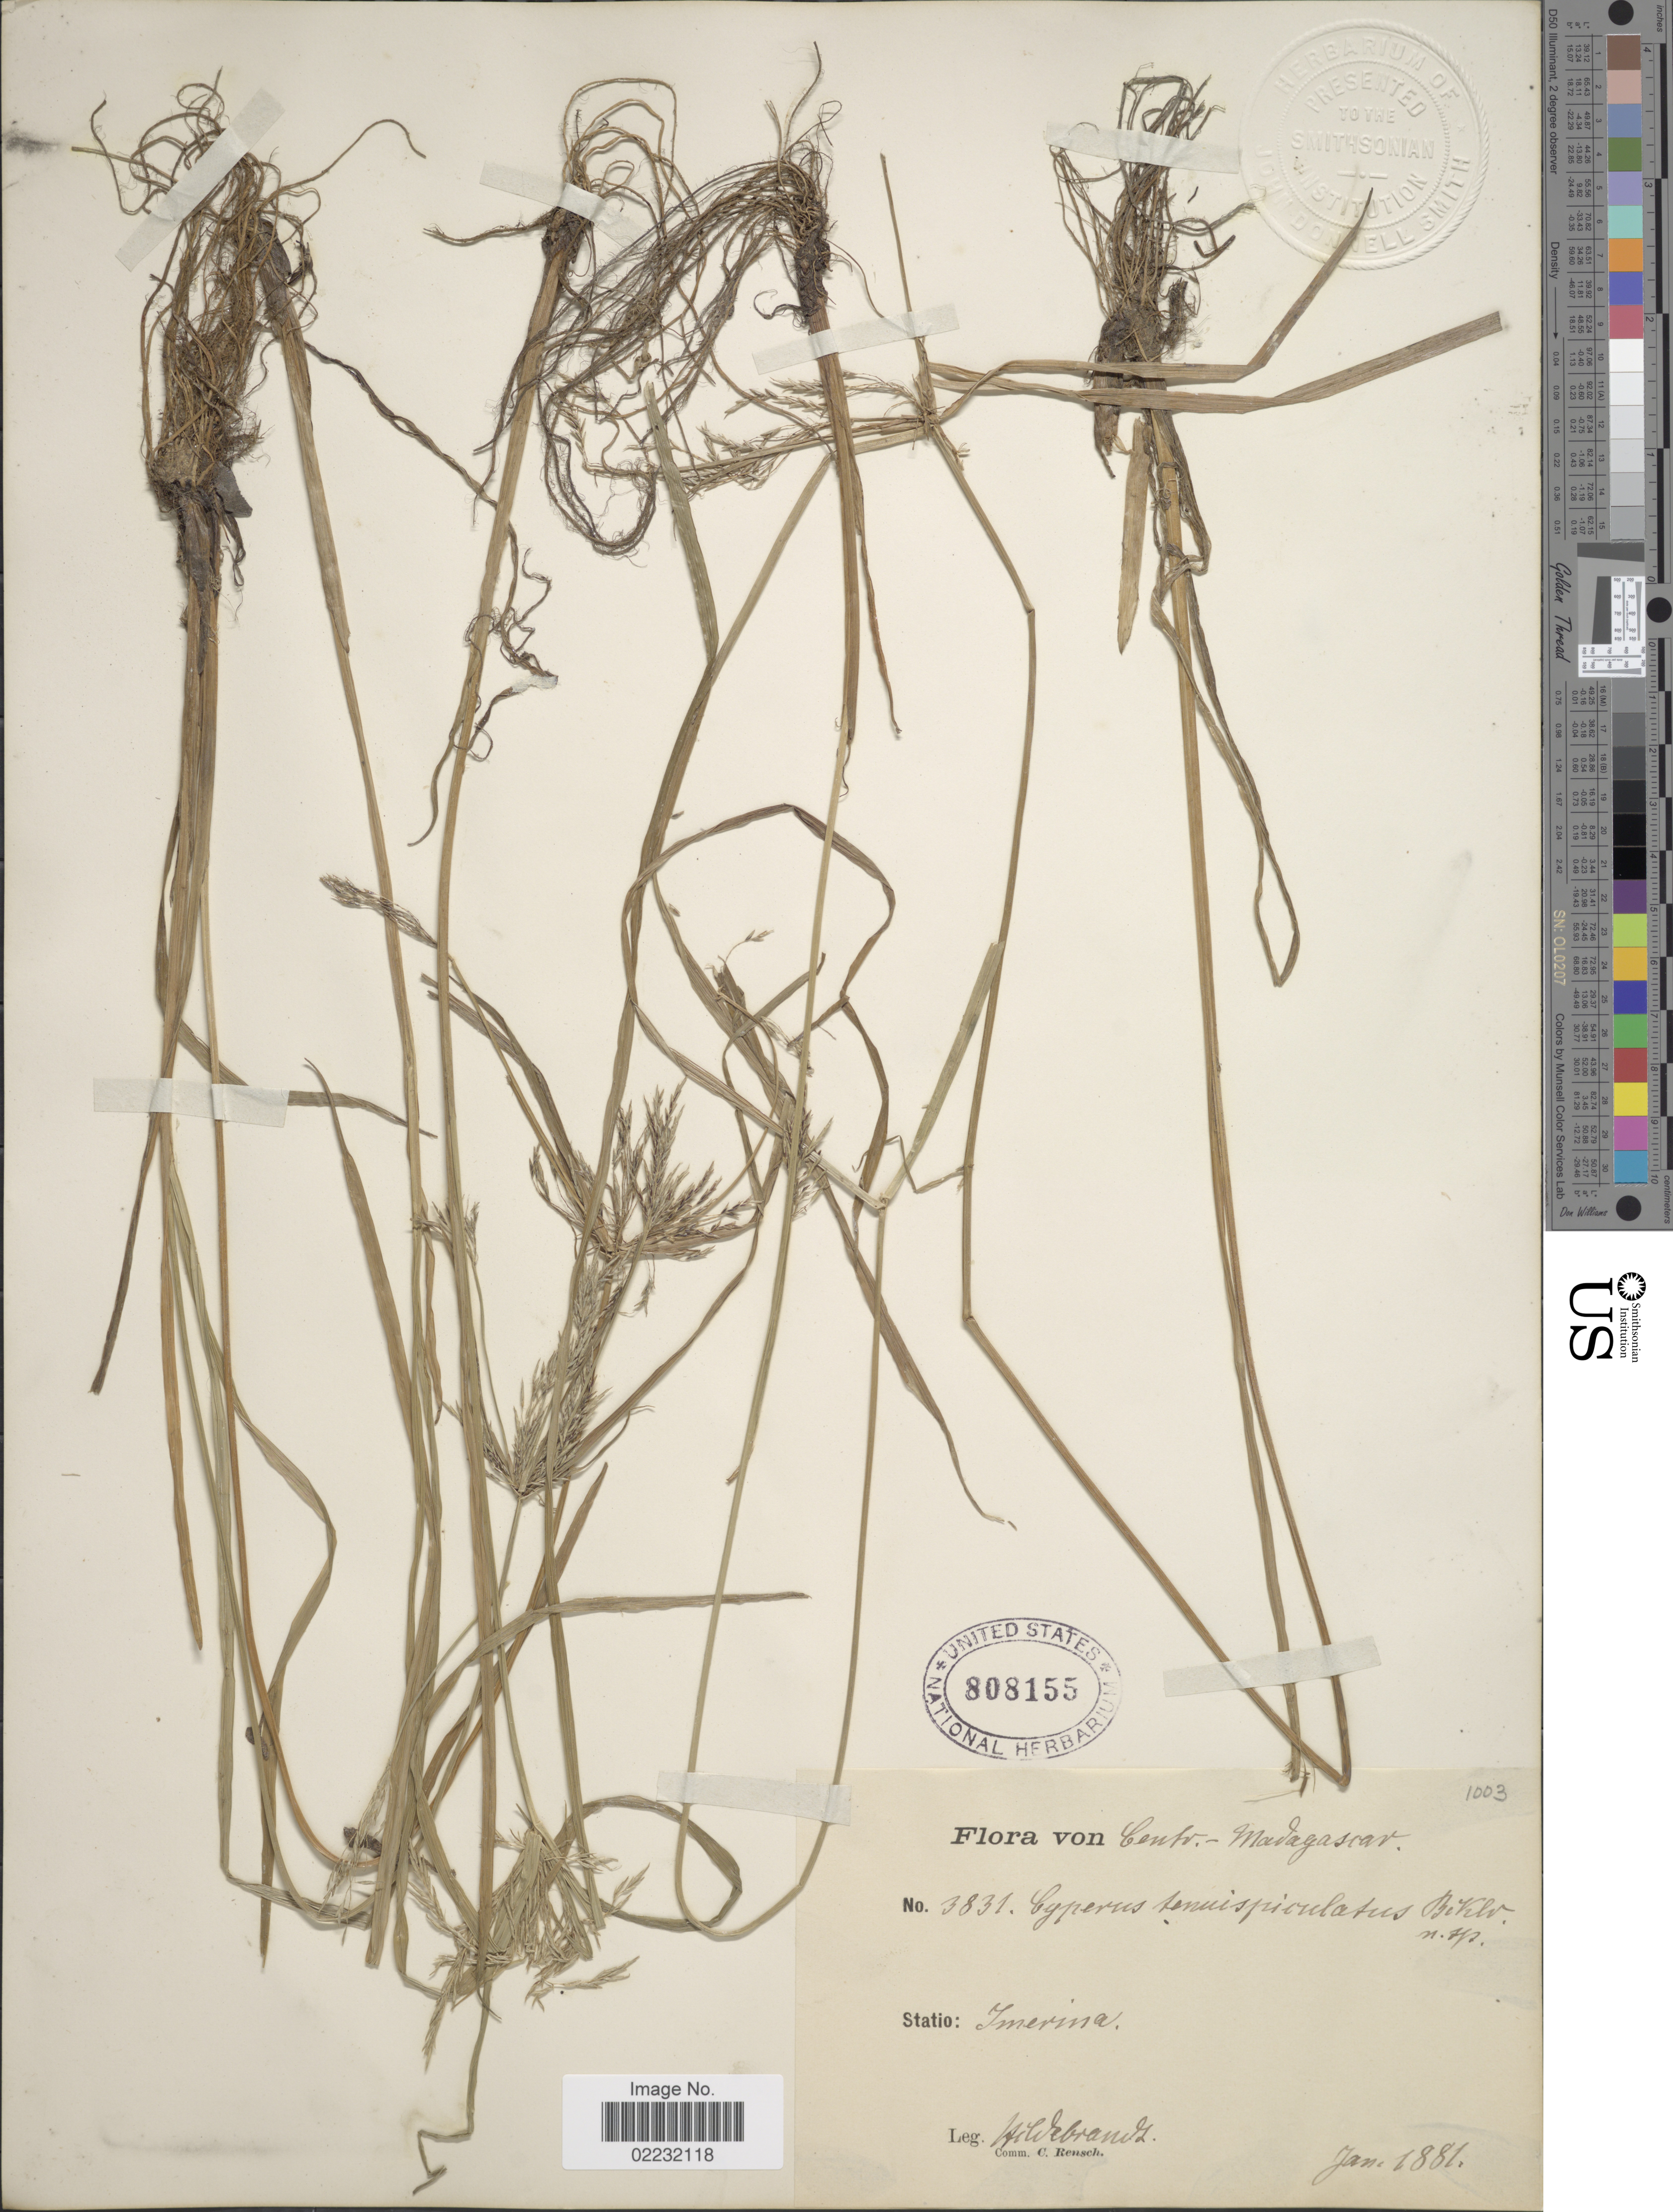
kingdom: Plantae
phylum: Tracheophyta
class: Liliopsida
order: Poales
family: Cyperaceae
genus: Cyperus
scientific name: Cyperus tenuispiculatus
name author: Boeckeler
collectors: J. Hildebrandt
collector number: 3831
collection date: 1881-01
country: Madagascar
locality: Centr.-Madagascar, Statio: Imerina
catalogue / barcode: US 808155